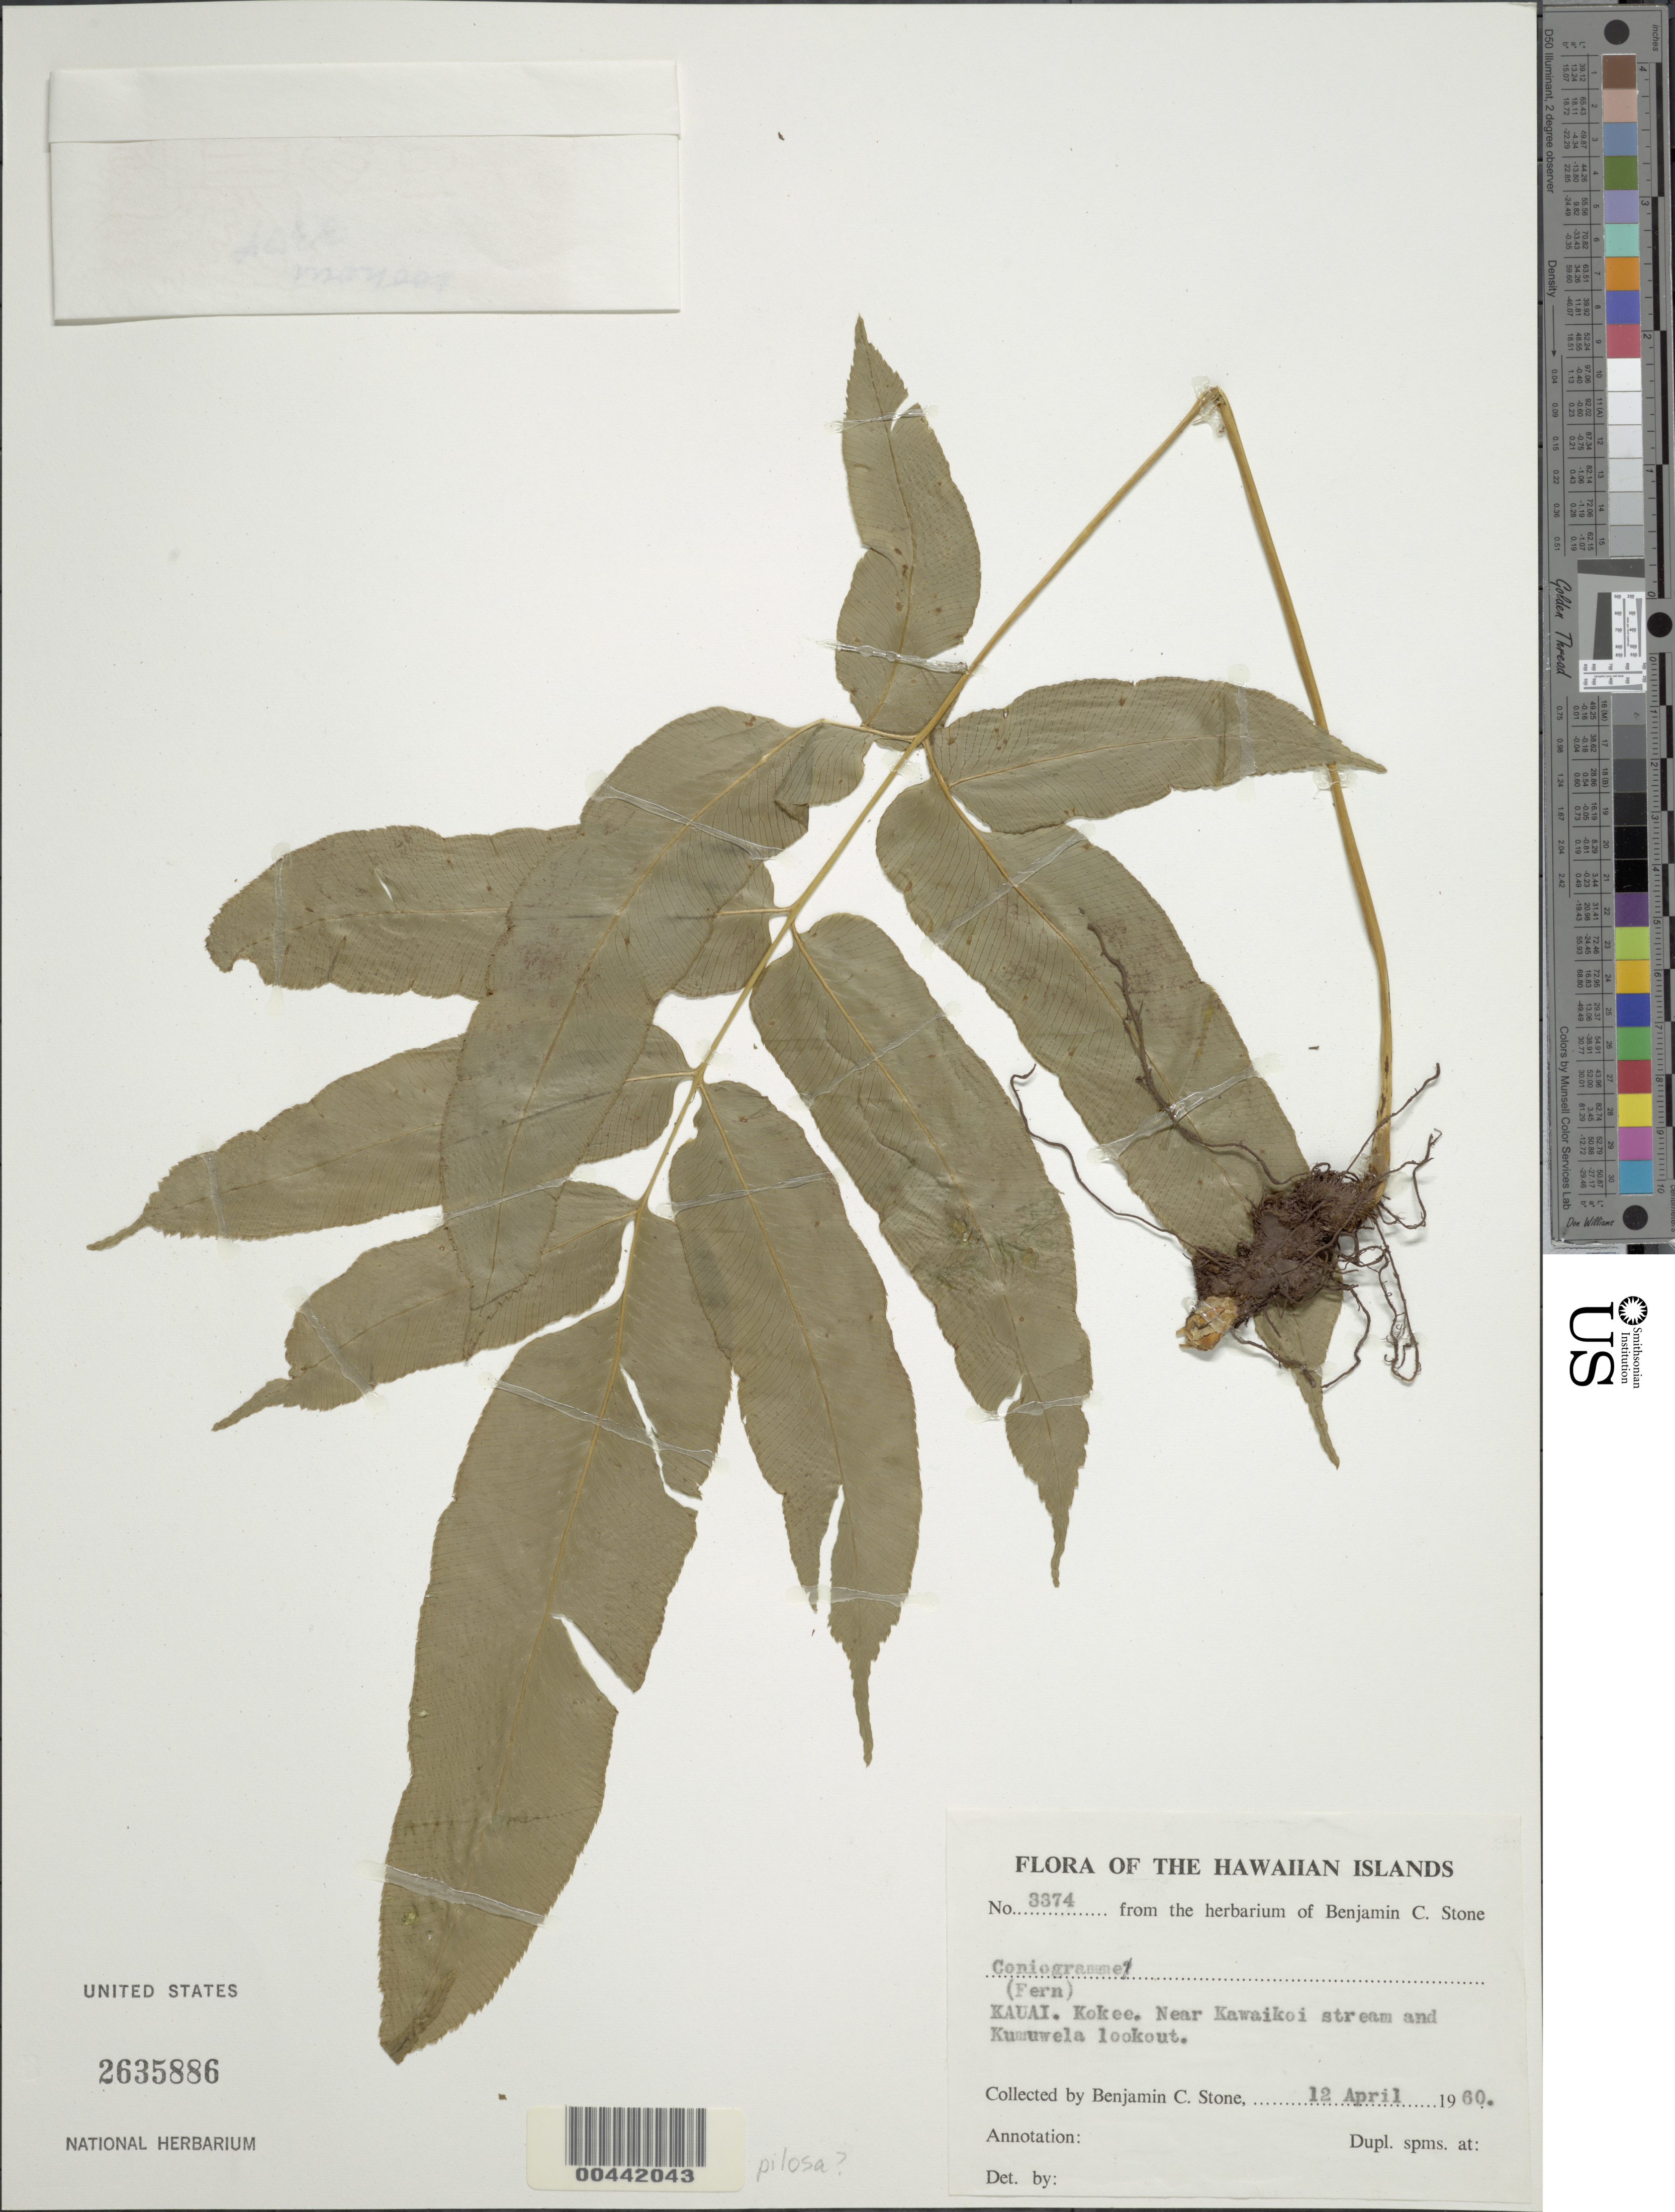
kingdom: Plantae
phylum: Tracheophyta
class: Polypodiopsida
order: Polypodiales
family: Pteridaceae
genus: Coniogramme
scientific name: Coniogramme pilosa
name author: (Brack.) Hieron.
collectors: B. C. Stone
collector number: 3374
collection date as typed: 12 Apr 1960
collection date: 1960-04-12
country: United States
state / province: Hawaii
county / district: Kauai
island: Kaua'i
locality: Kokee, near Kawaikoi stream and Kaumuwela lookout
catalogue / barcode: US 2635886